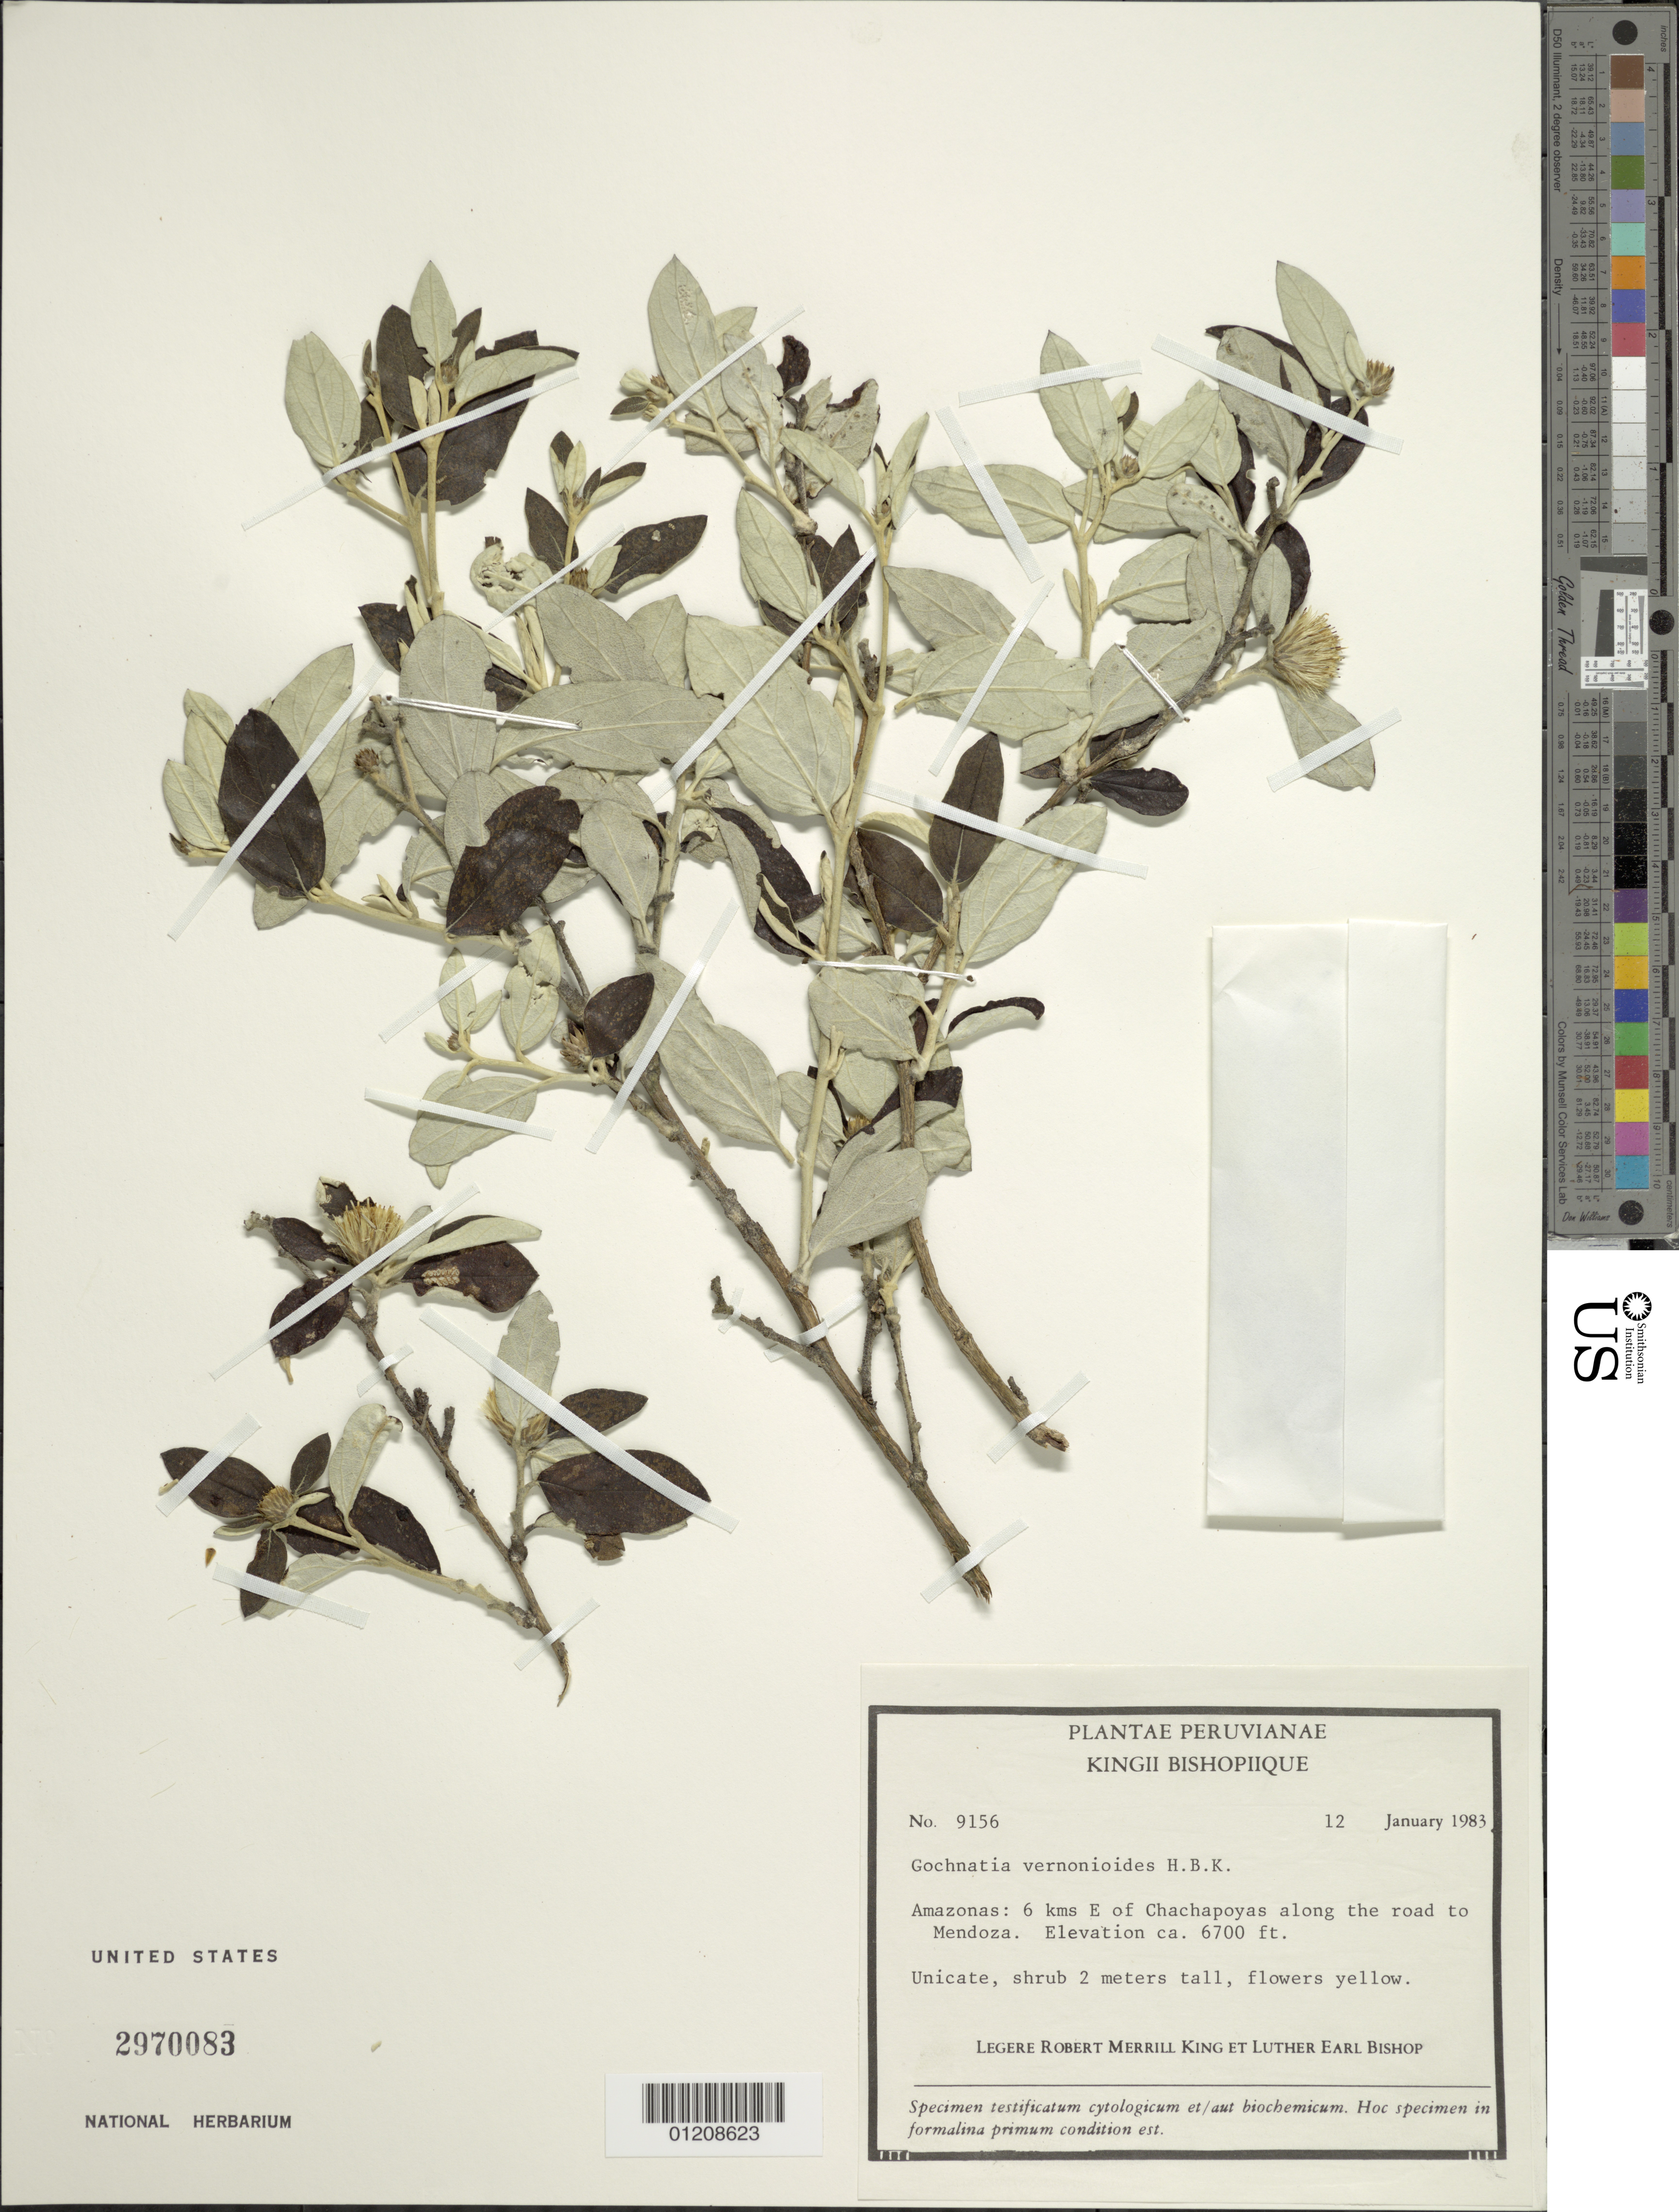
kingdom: Plantae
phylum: Tracheophyta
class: Magnoliopsida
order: Asterales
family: Asteraceae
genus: Gochnatia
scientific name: Gochnatia vernonioides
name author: Kunth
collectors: R. M. King & L. E. Bishop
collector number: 9156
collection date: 1983-01-12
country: Peru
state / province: Amazonas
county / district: Chachapoyas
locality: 6 km E of Chachapoyas along the road to Mendoza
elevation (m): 2042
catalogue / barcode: US 2970083